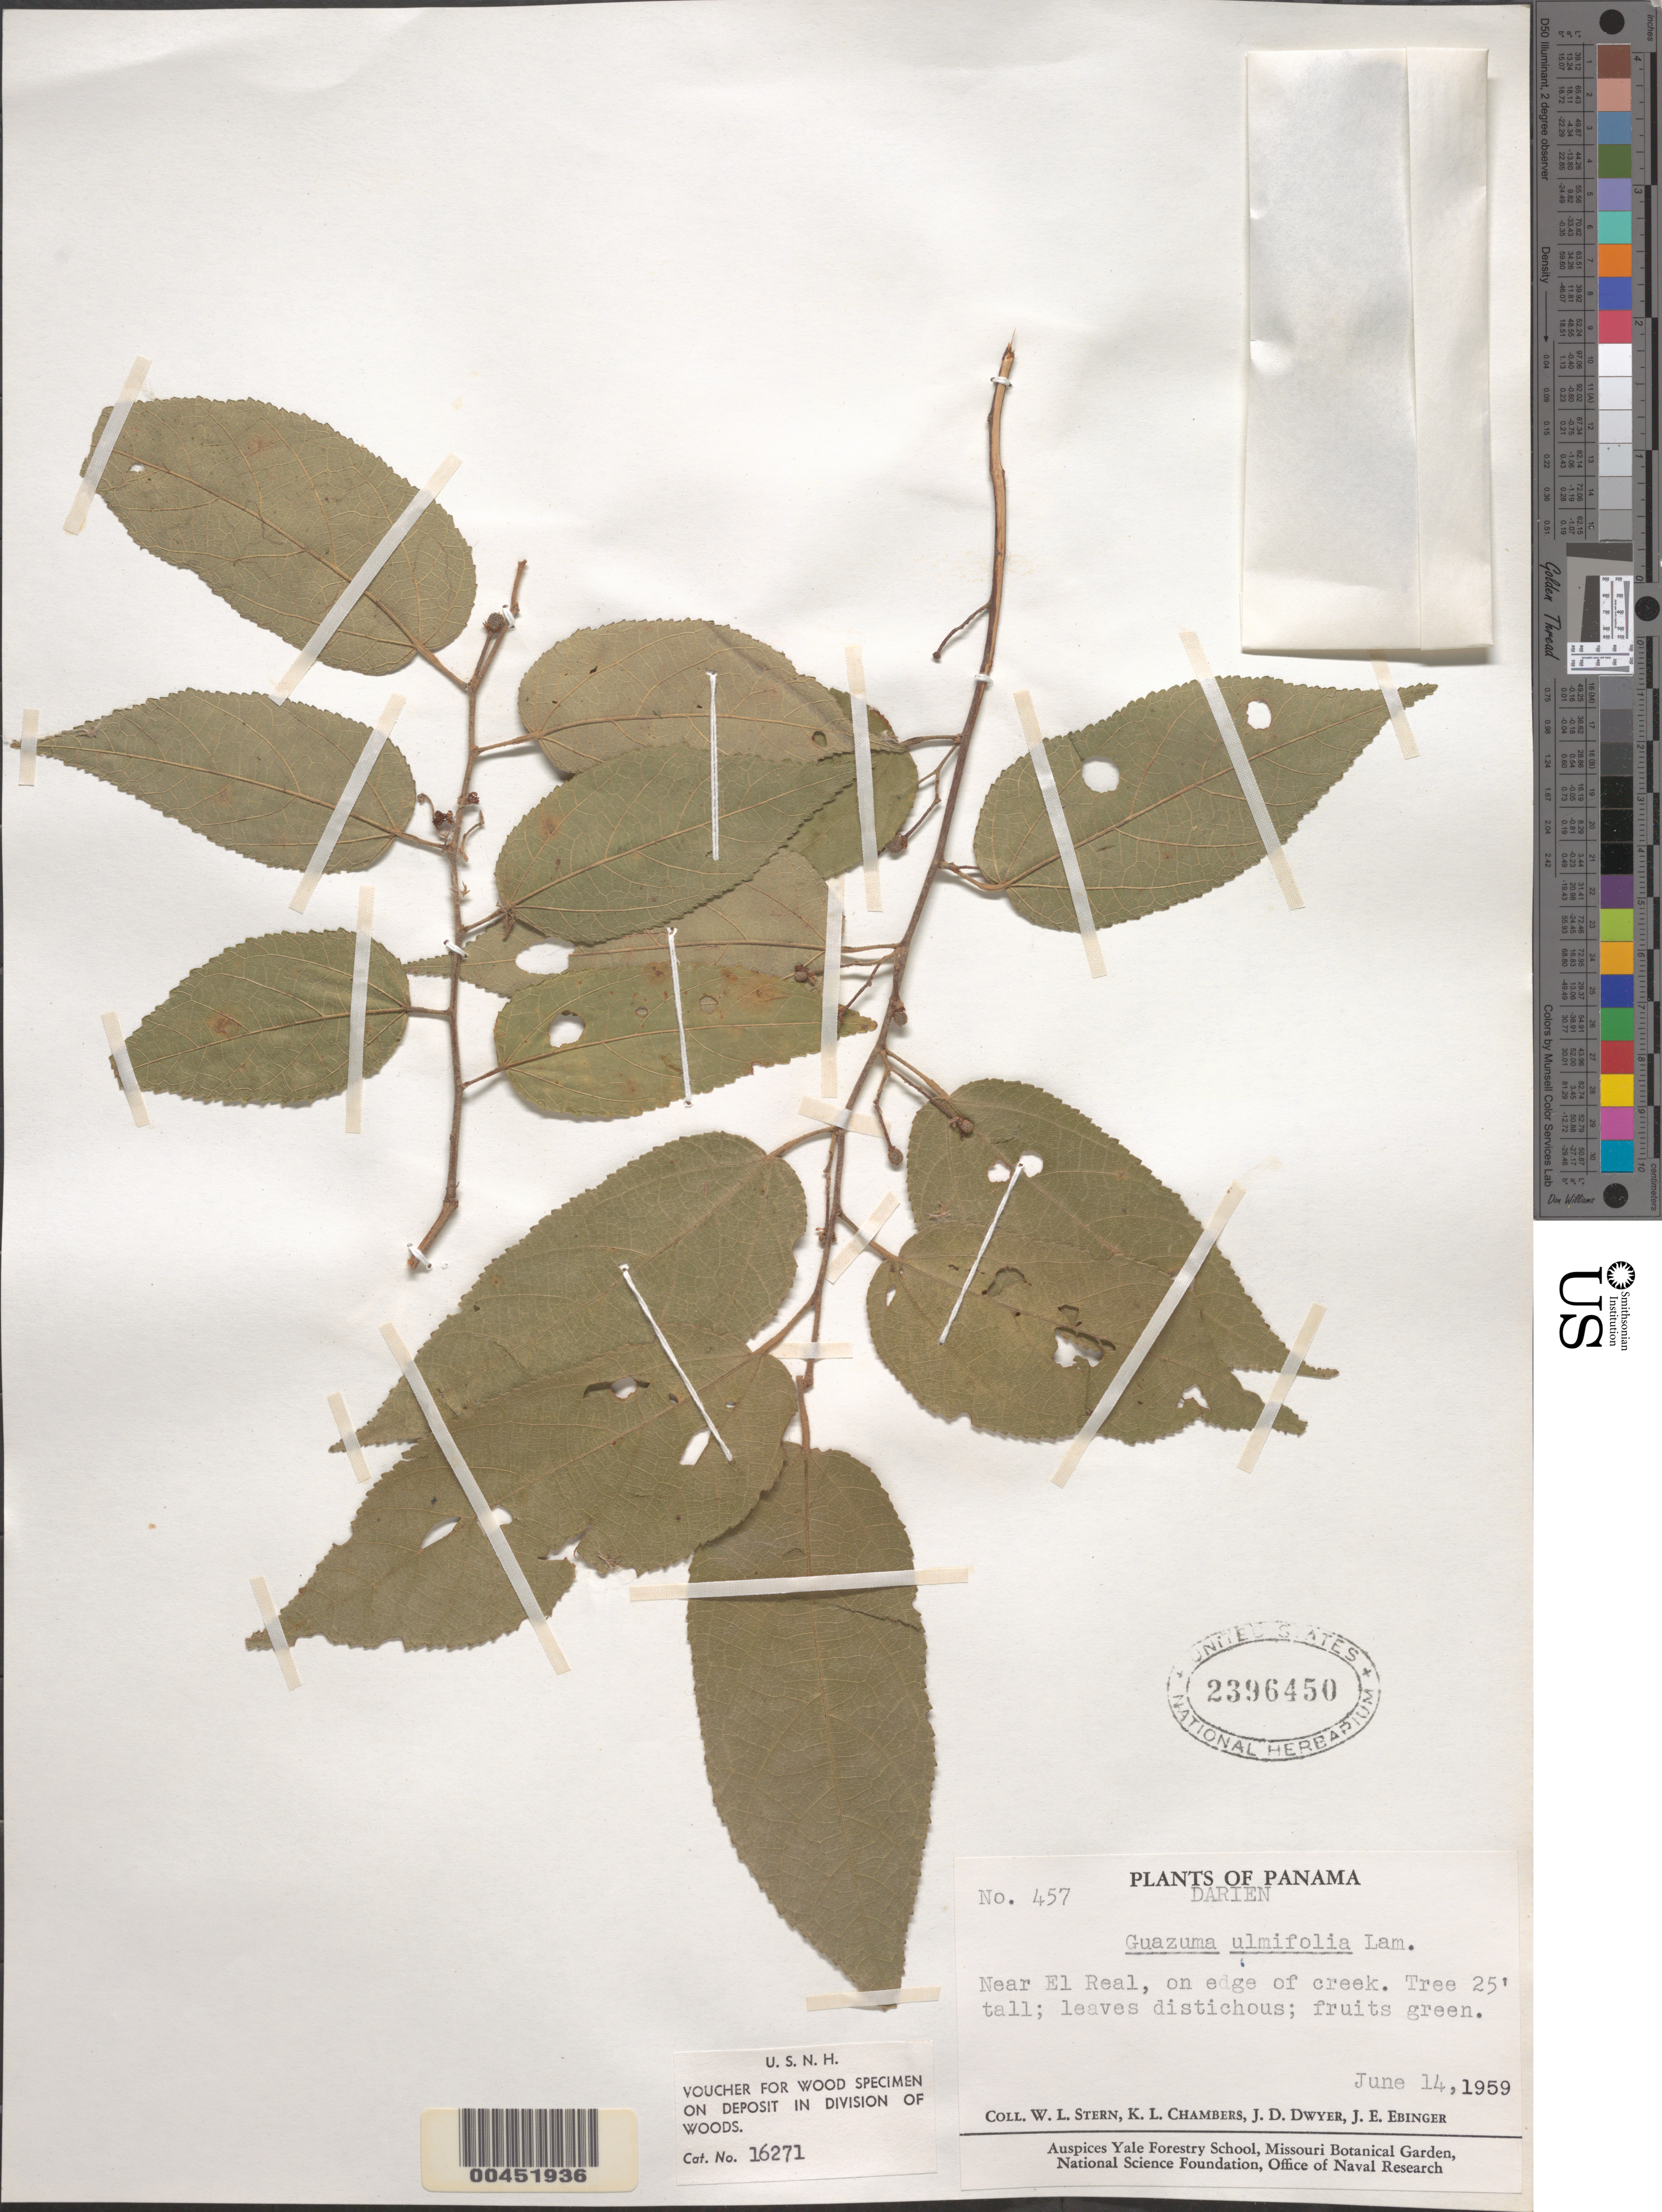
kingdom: Plantae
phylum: Tracheophyta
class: Magnoliopsida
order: Malvales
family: Malvaceae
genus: Guazuma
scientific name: Guazuma ulmifolia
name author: Lam.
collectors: W. L. Stern, K. L. Chambers, J. D. Dwyer & J. Ebinger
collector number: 457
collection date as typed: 14 Jun 1959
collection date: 1959-06-14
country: Panama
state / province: Darién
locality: Near el Real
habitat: On edge of creek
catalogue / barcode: US 2396450